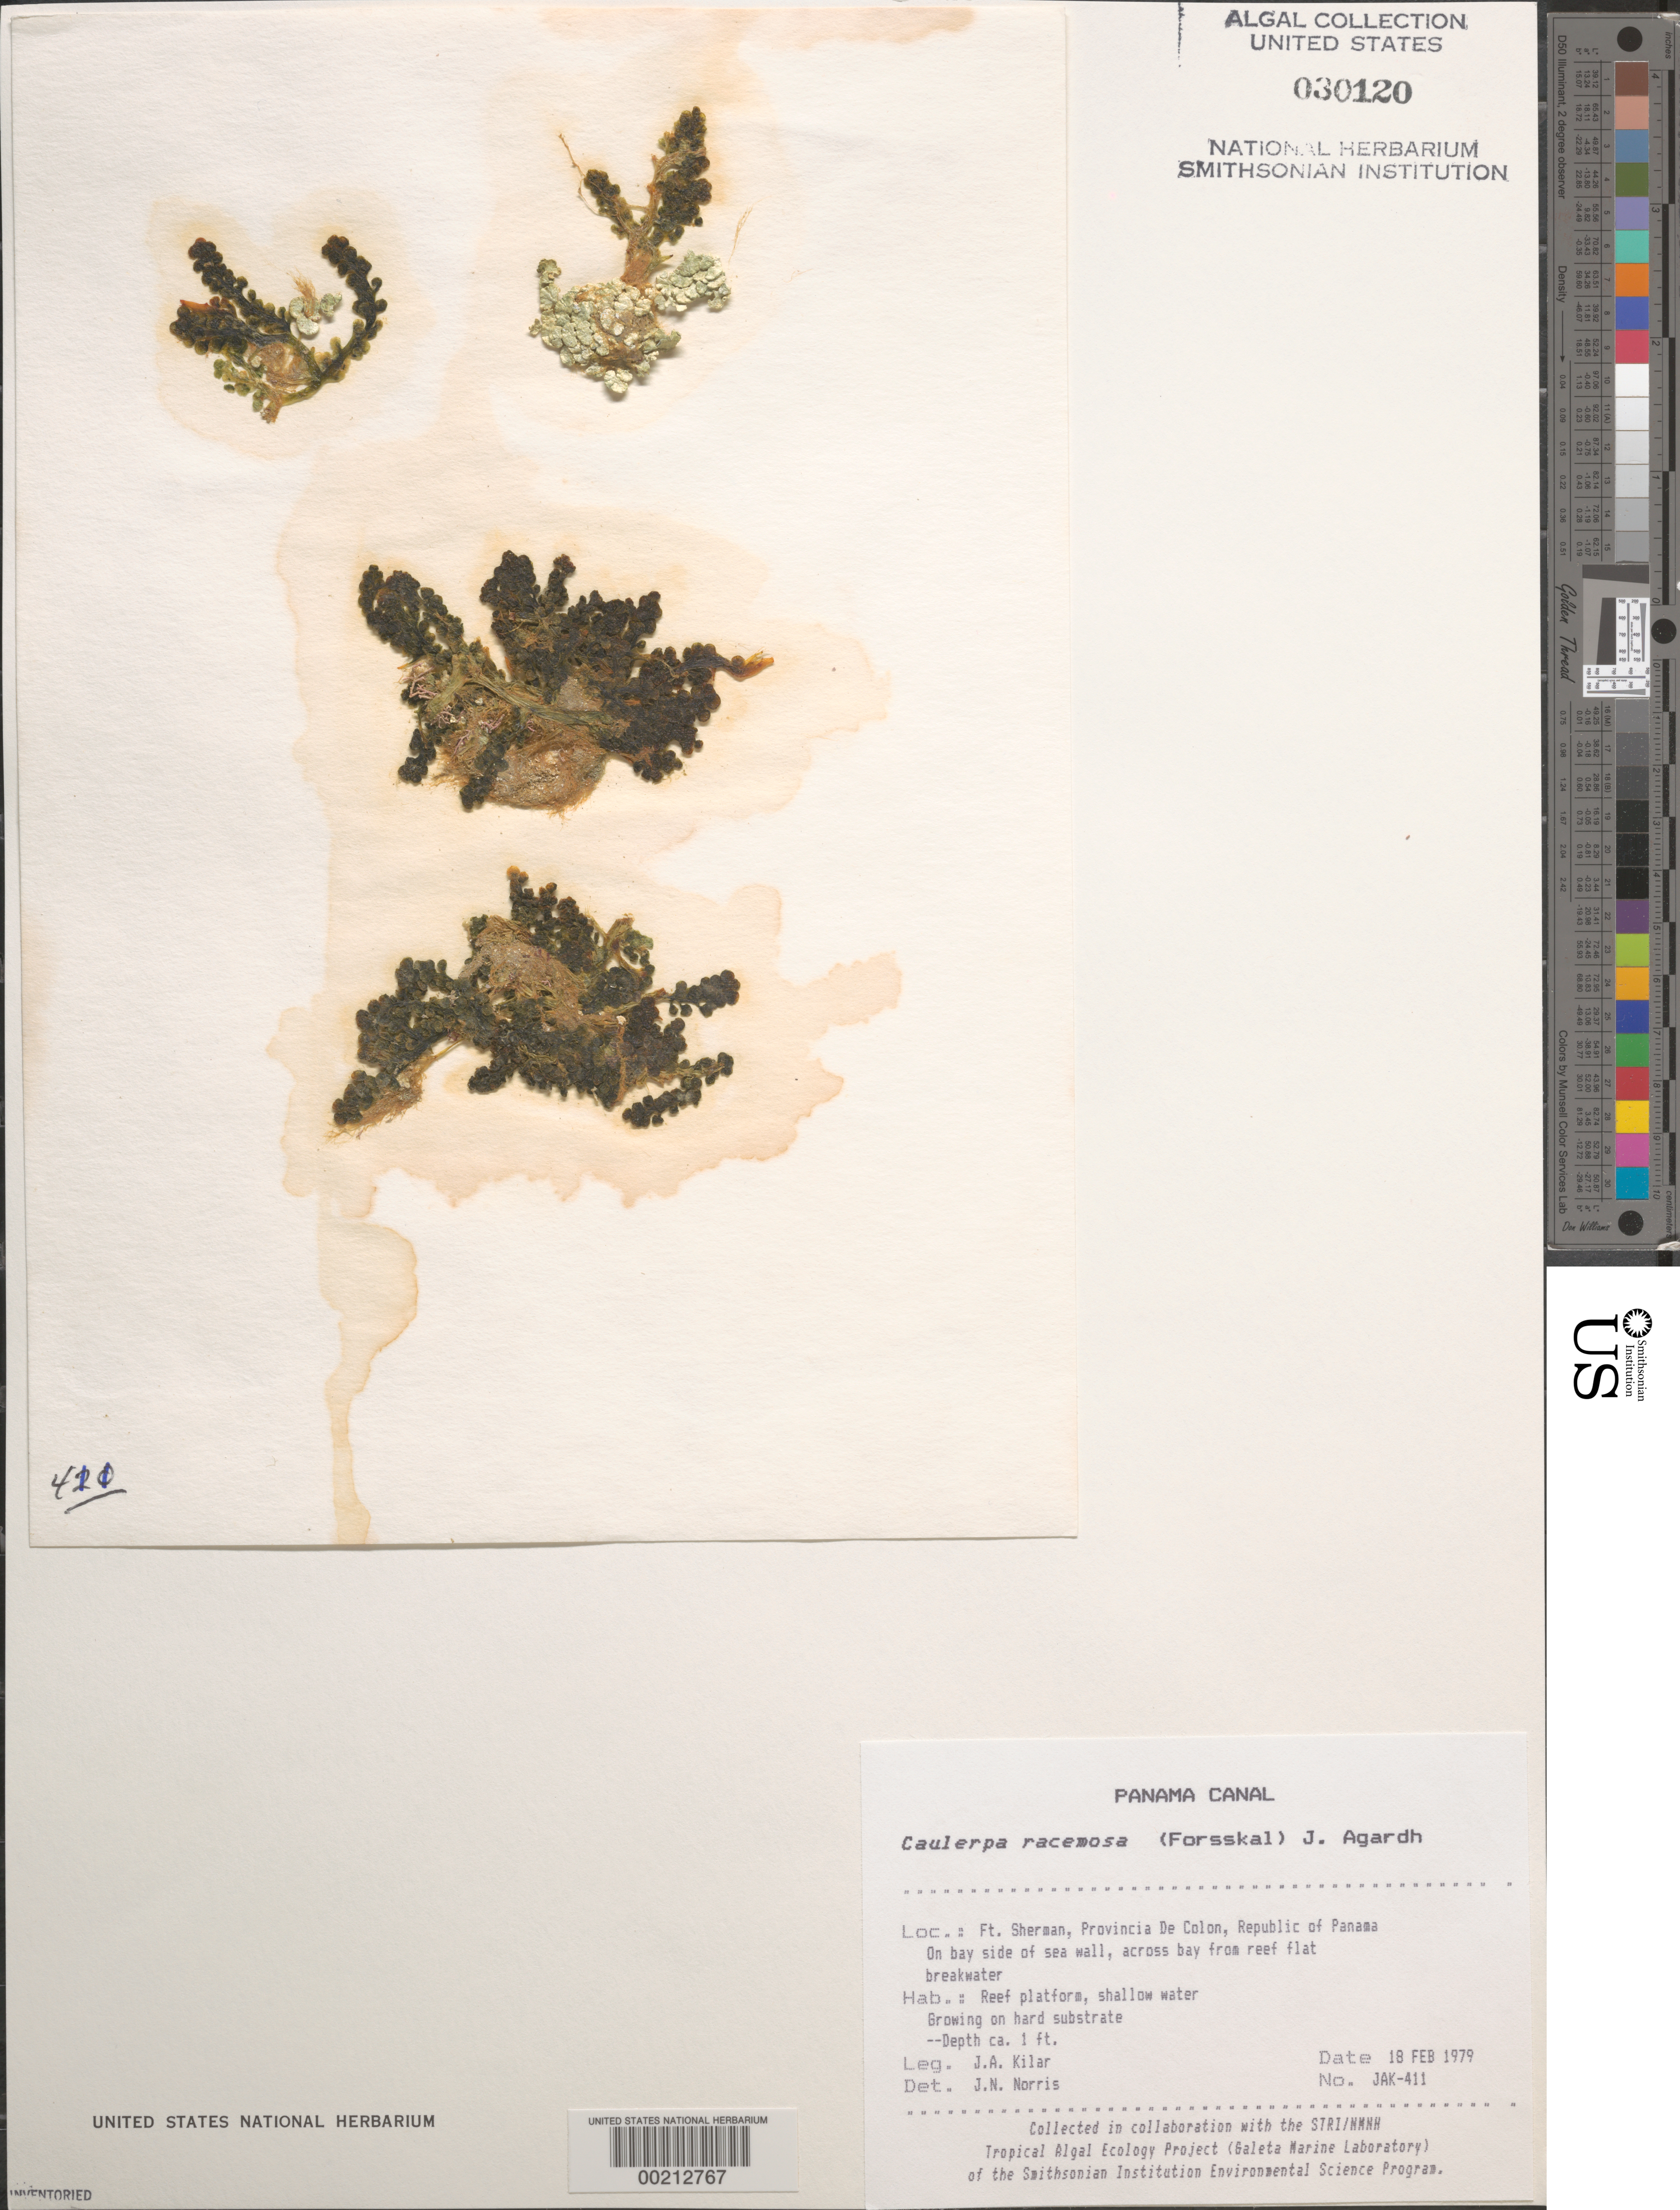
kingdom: Plantae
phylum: Chlorophyta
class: Ulvophyceae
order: Bryopsidales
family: Caulerpaceae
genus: Caulerpa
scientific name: Caulerpa racemosa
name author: (Forssk.) J. Agardh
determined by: Norris, James N.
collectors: J. A. Kilar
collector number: JAK-411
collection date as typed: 18 Feb 1979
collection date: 1979-02-18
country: Panama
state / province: Colón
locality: Fort Sherman, Canal Zone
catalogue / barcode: US 30120